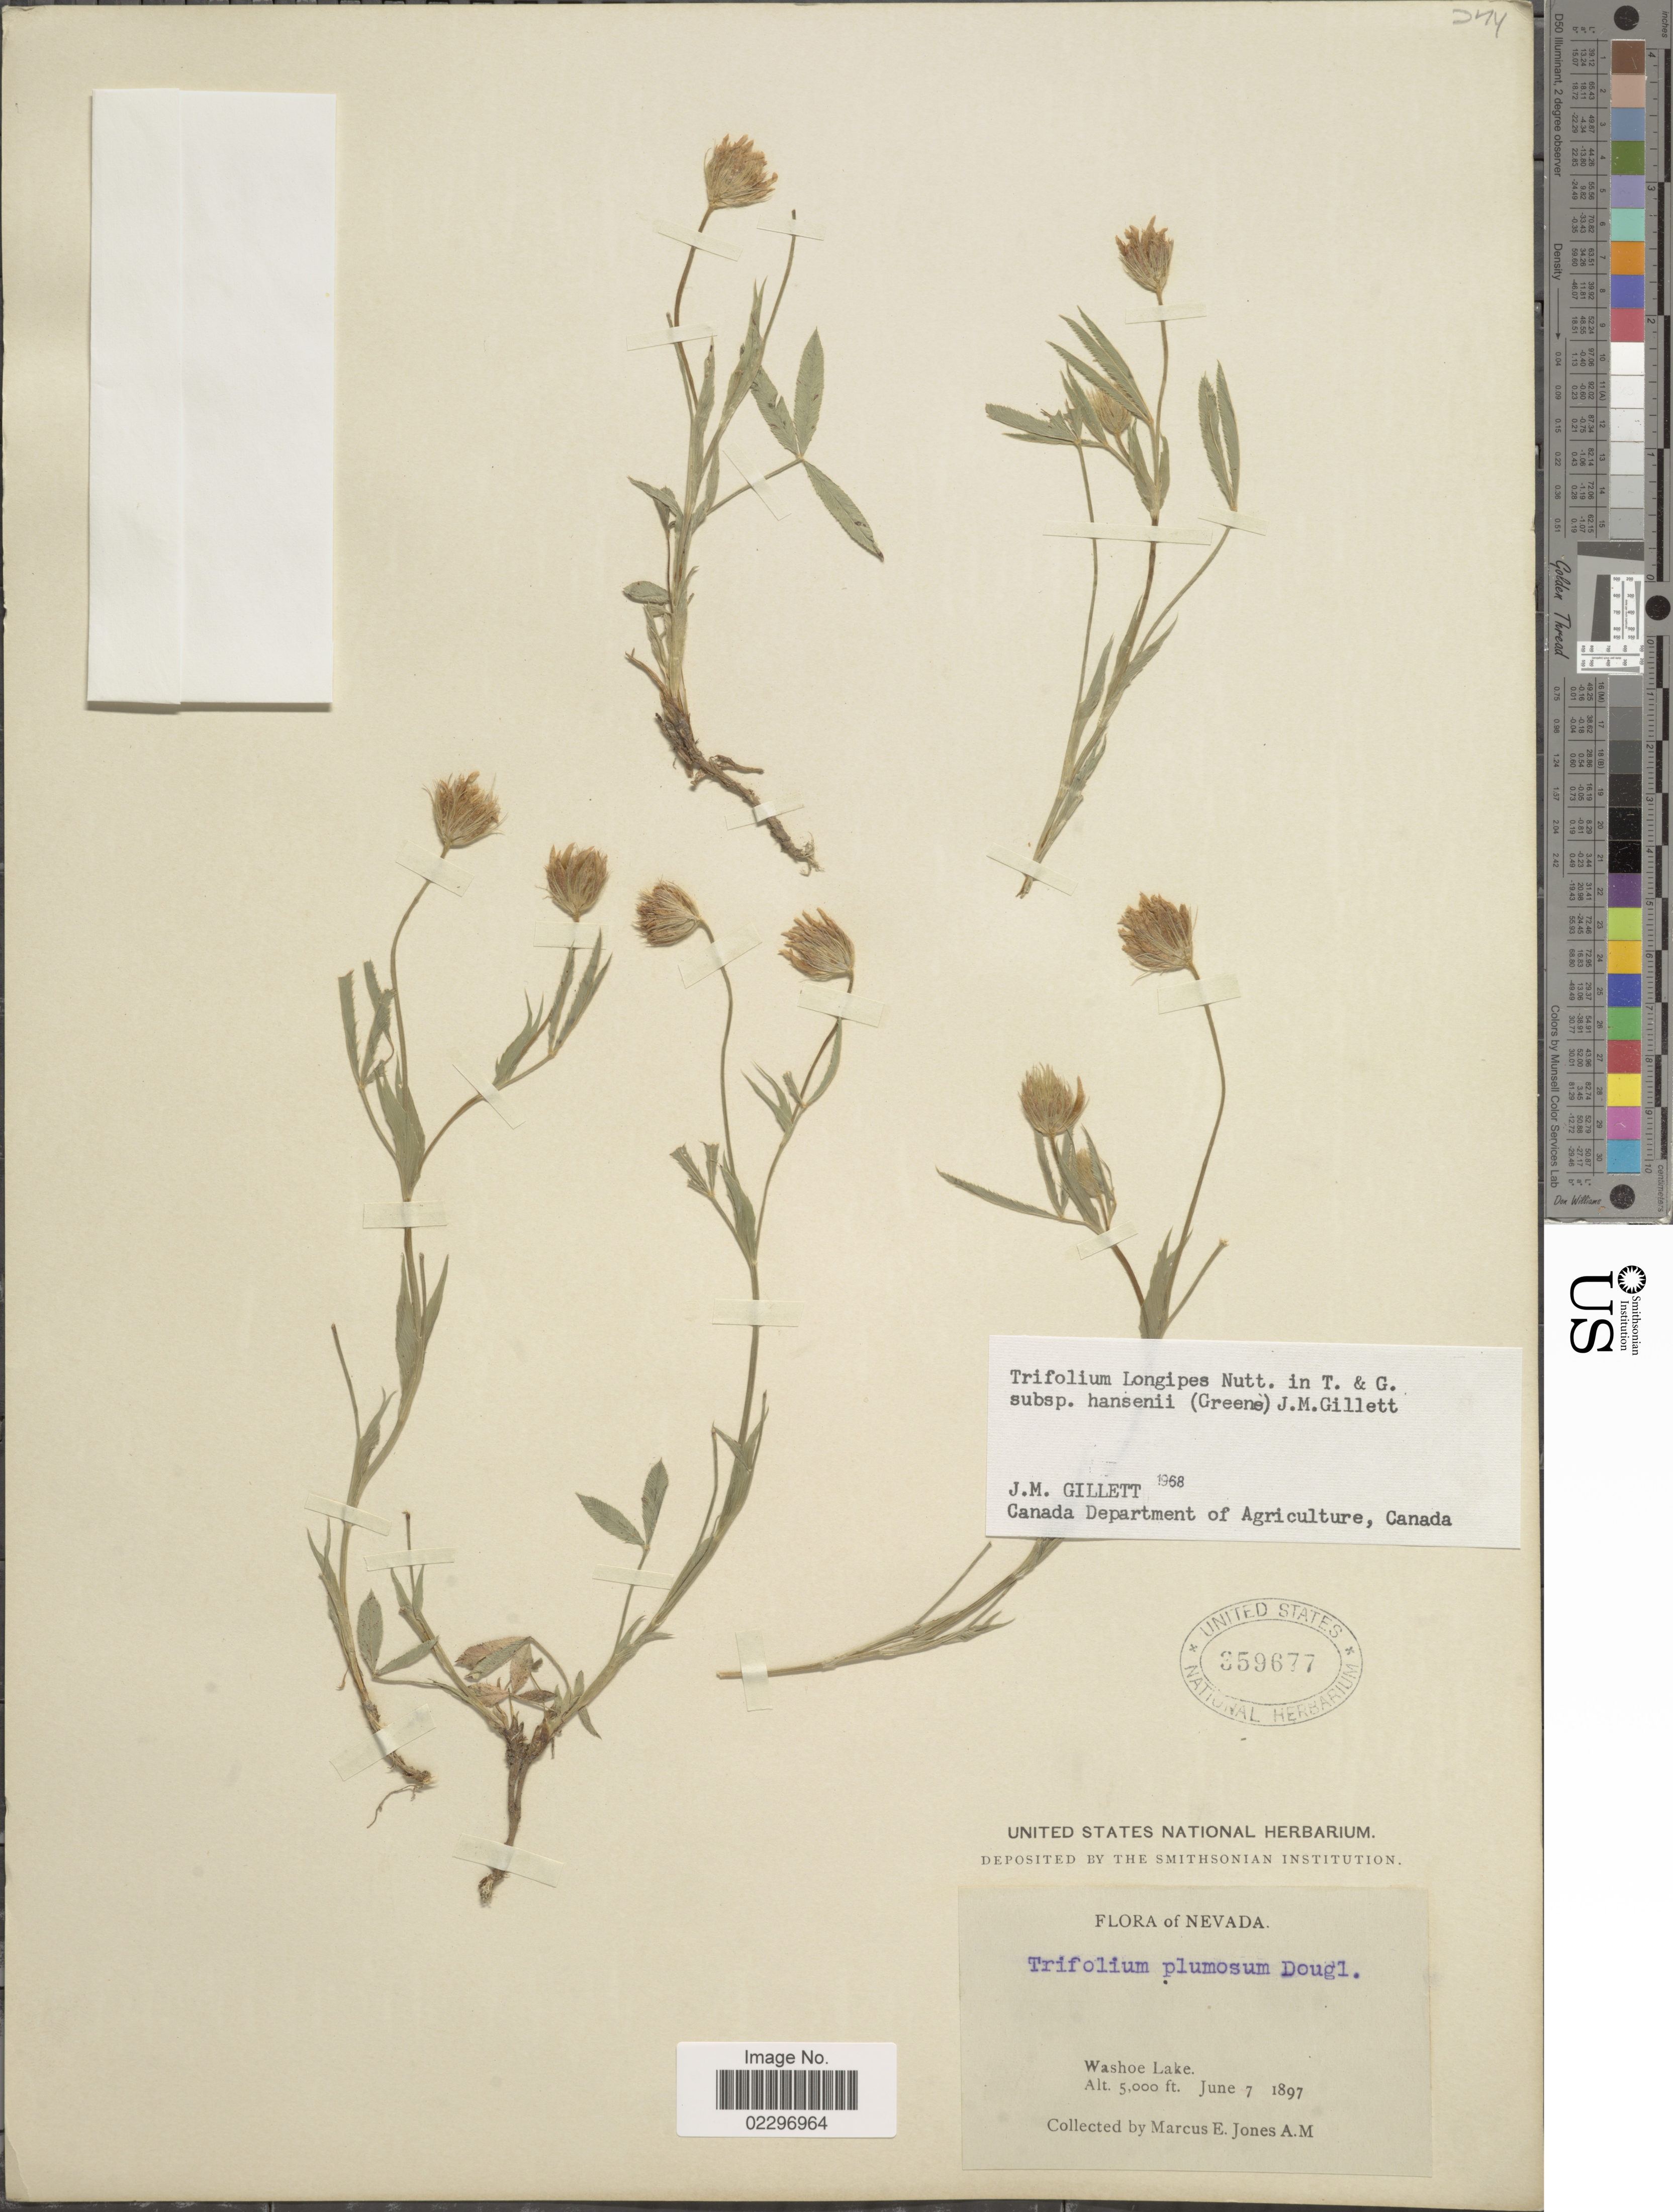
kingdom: Plantae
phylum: Tracheophyta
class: Magnoliopsida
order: Fabales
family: Fabaceae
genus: Trifolium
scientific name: Trifolium longipes subsp. hansenii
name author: (Greene) J.M. Gillett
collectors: M. E. Jones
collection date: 1897-06-07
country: United States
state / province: Nevada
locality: Washoe Lake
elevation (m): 1524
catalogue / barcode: US 359677